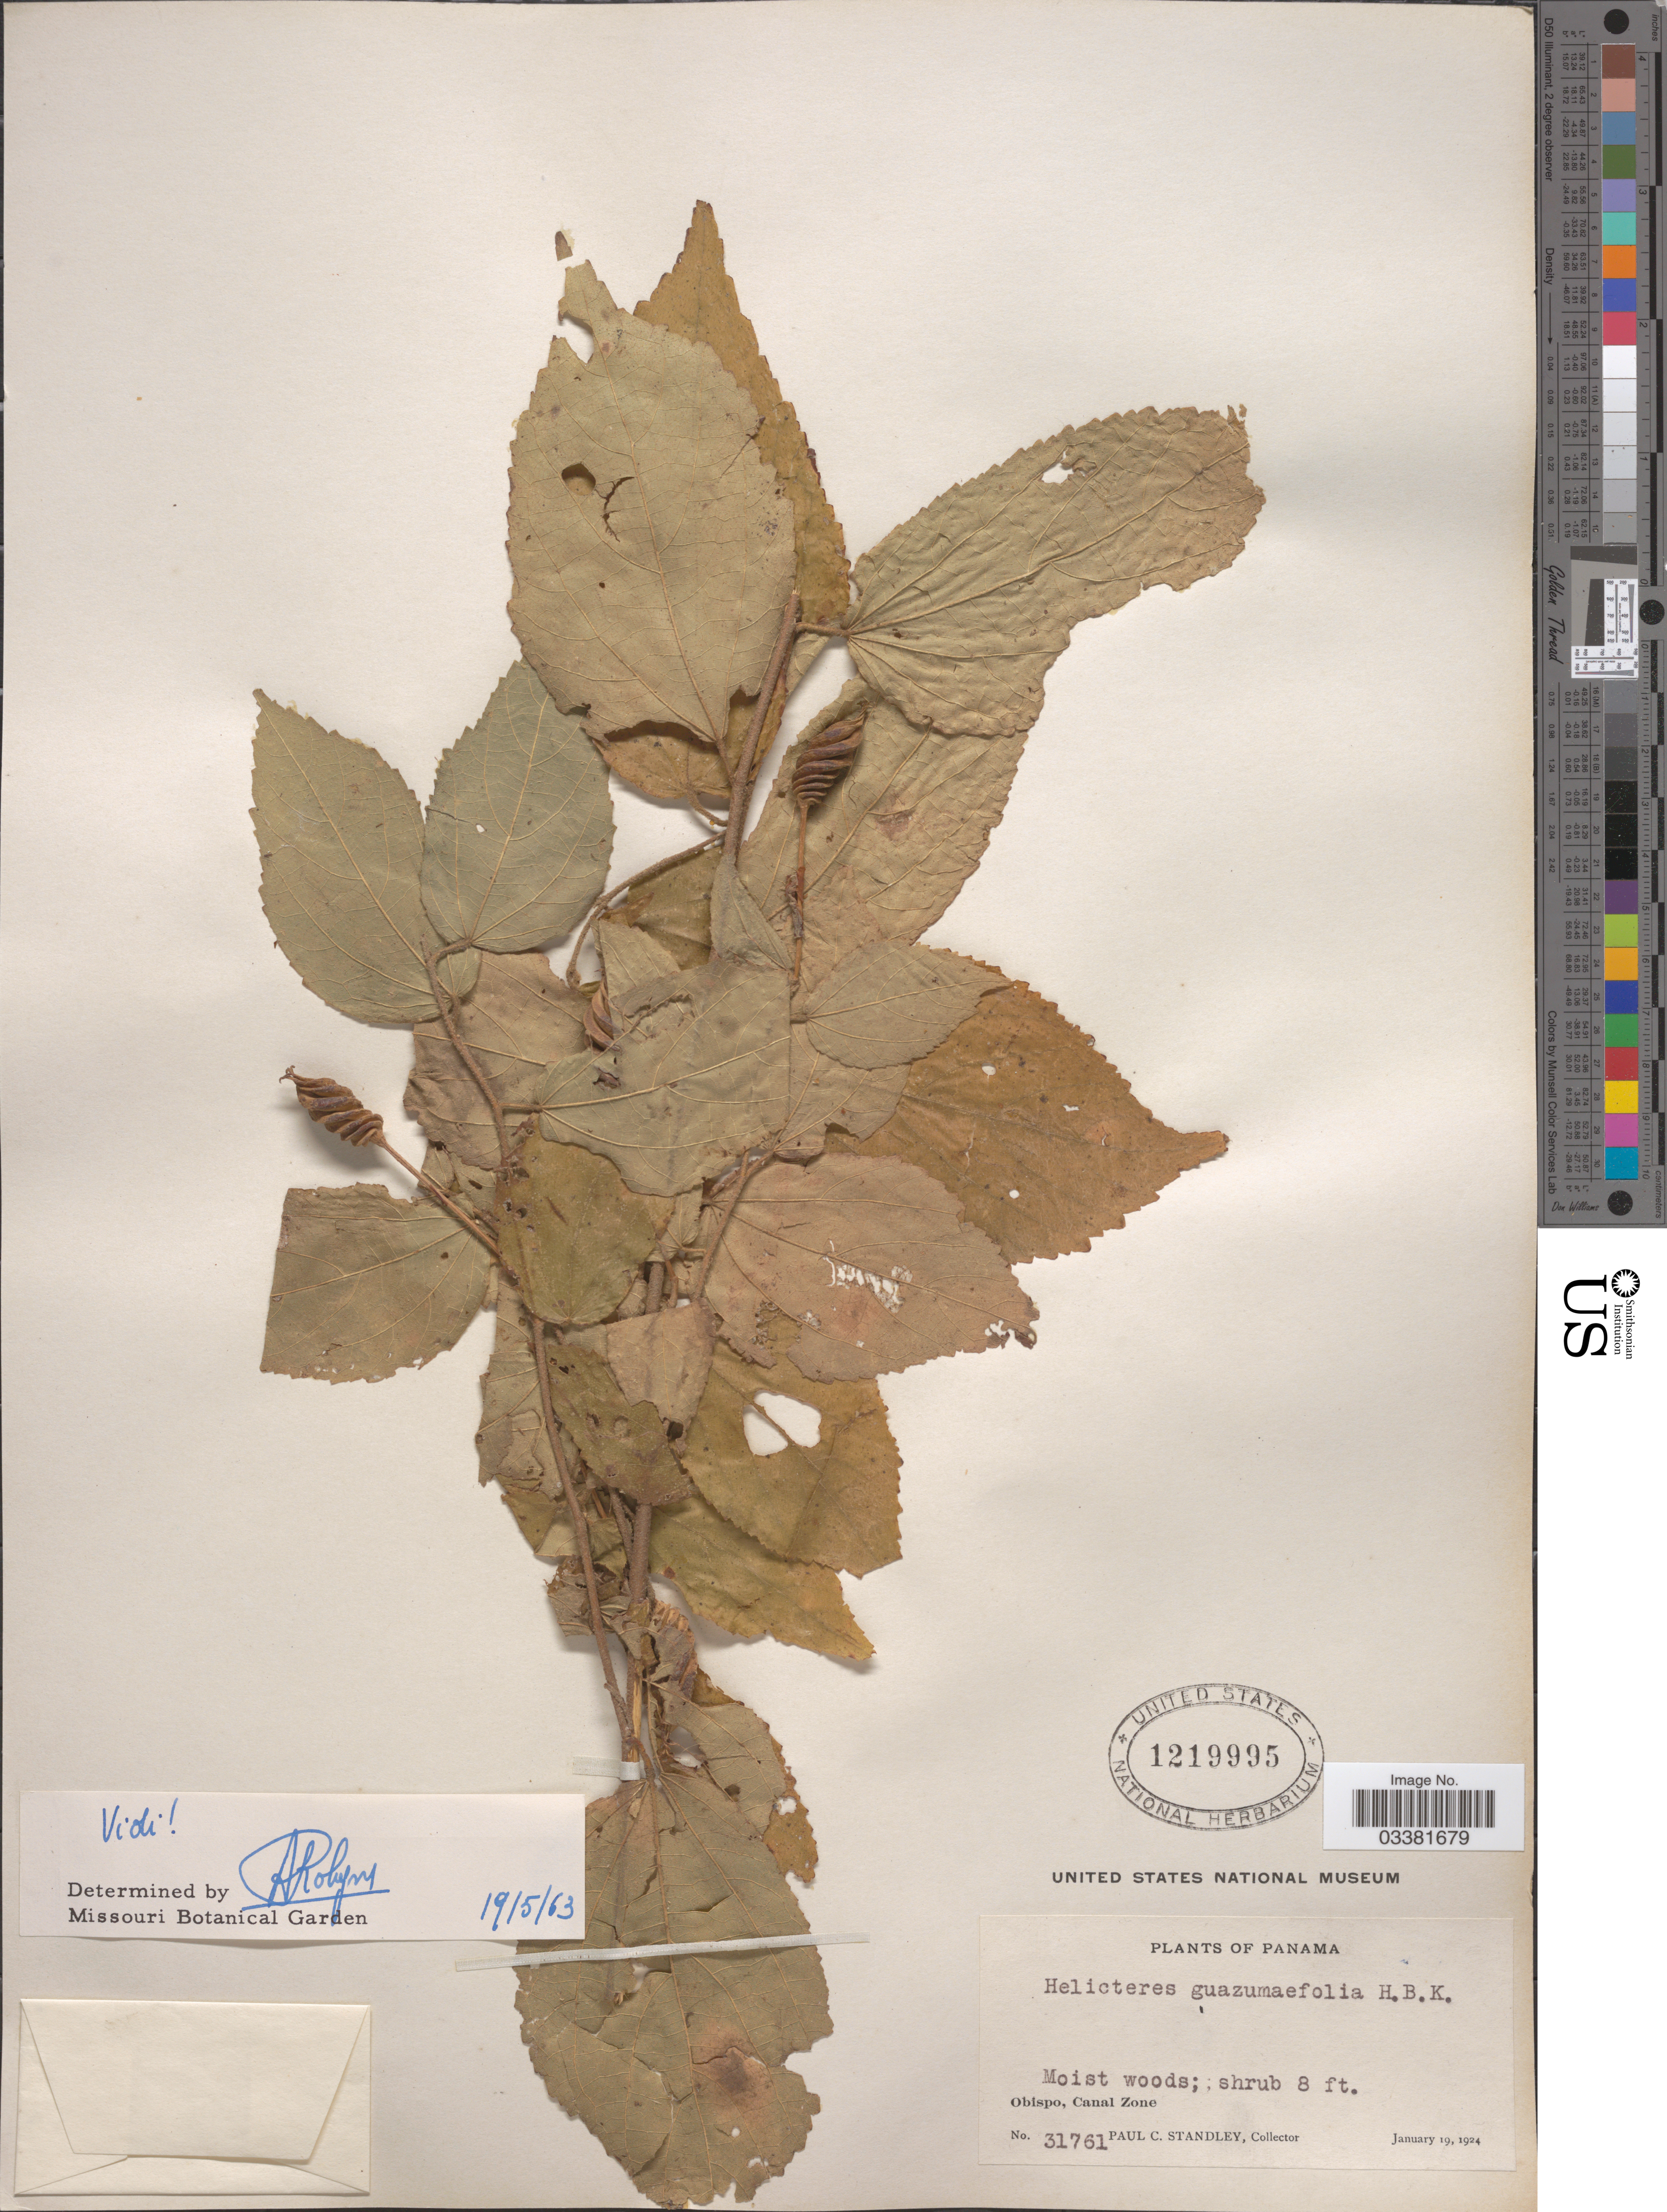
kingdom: Plantae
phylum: Tracheophyta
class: Magnoliopsida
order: Malvales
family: Malvaceae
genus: Helicteres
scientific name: Helicteres guazumifolia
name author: Kunth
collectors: P. C. Standley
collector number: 31761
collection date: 1924-01-19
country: Panama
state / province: Colón / Panamá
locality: Obispo, Canal Zone.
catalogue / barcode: US 1219995